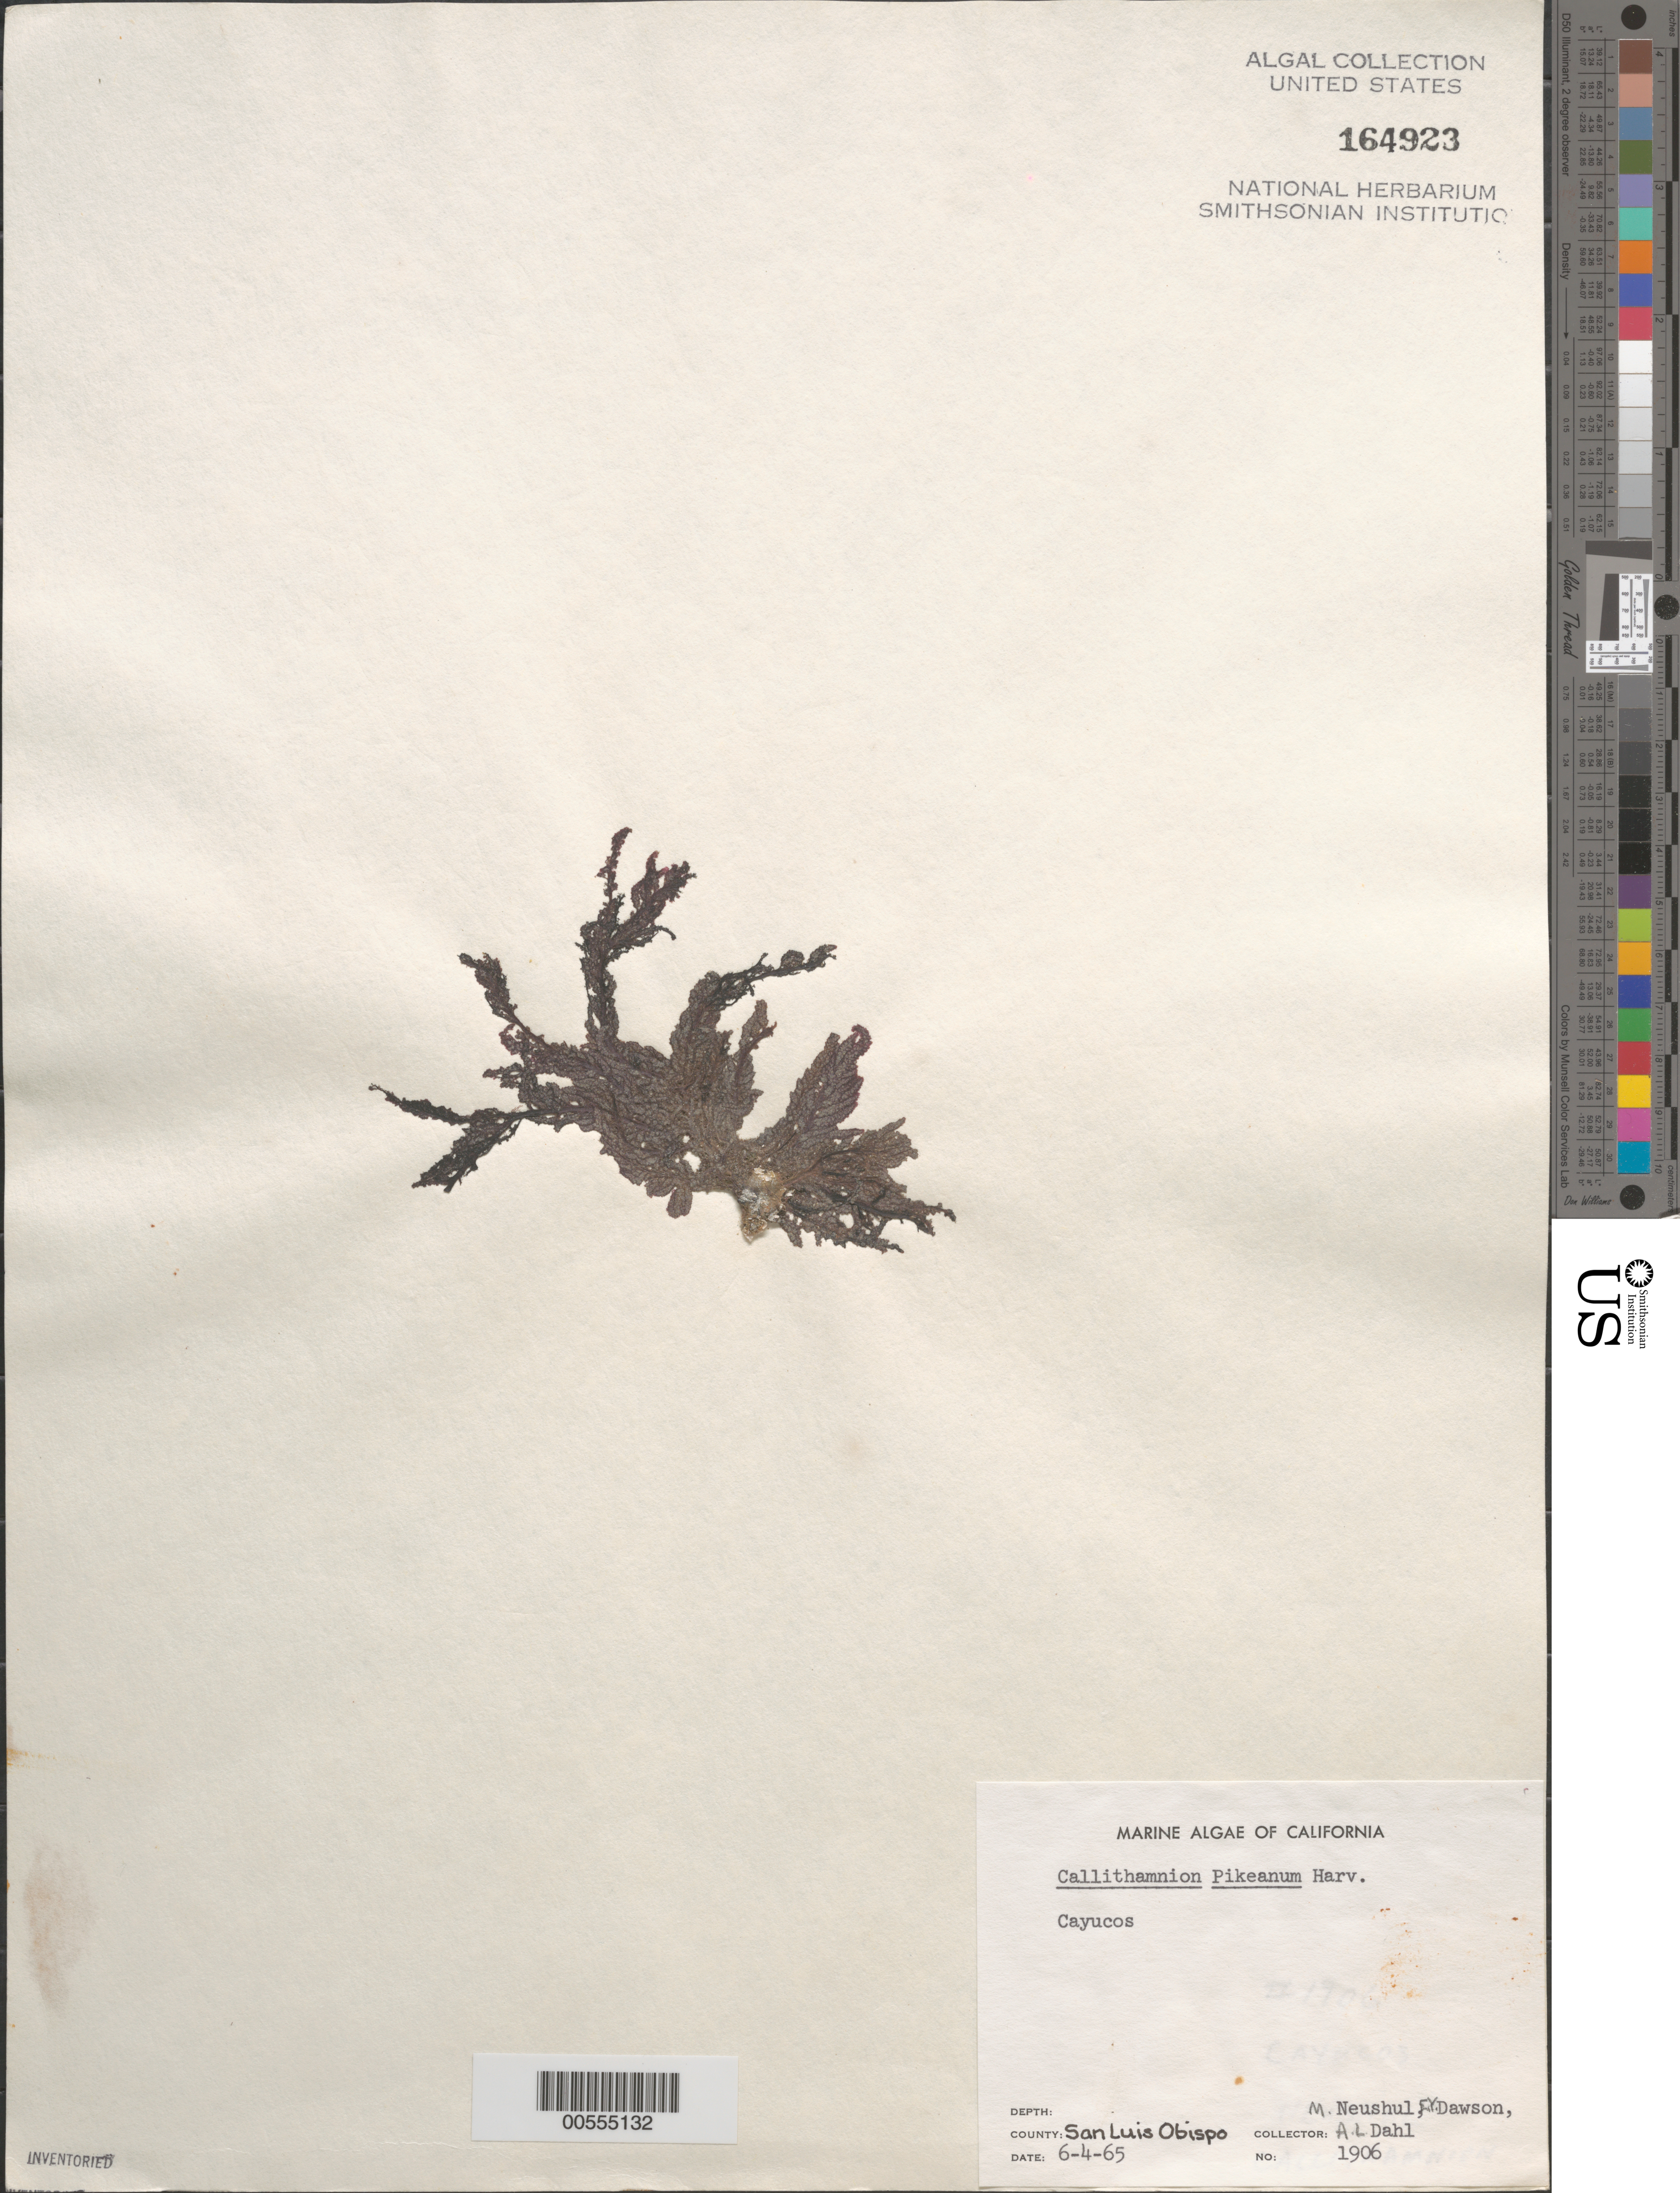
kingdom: Plantae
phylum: Rhodophyta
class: Florideophyceae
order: Ceramiales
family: Callithamniaceae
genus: Callithamnion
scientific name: Callithamnion pikeanum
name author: Harv.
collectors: M. Neushul, E. Y. Dawson & A. Dahl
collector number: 1906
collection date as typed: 04 Jun 1965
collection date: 1965-06-04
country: United States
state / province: California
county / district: San Luis Obispo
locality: Cayucos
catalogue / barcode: US 164923